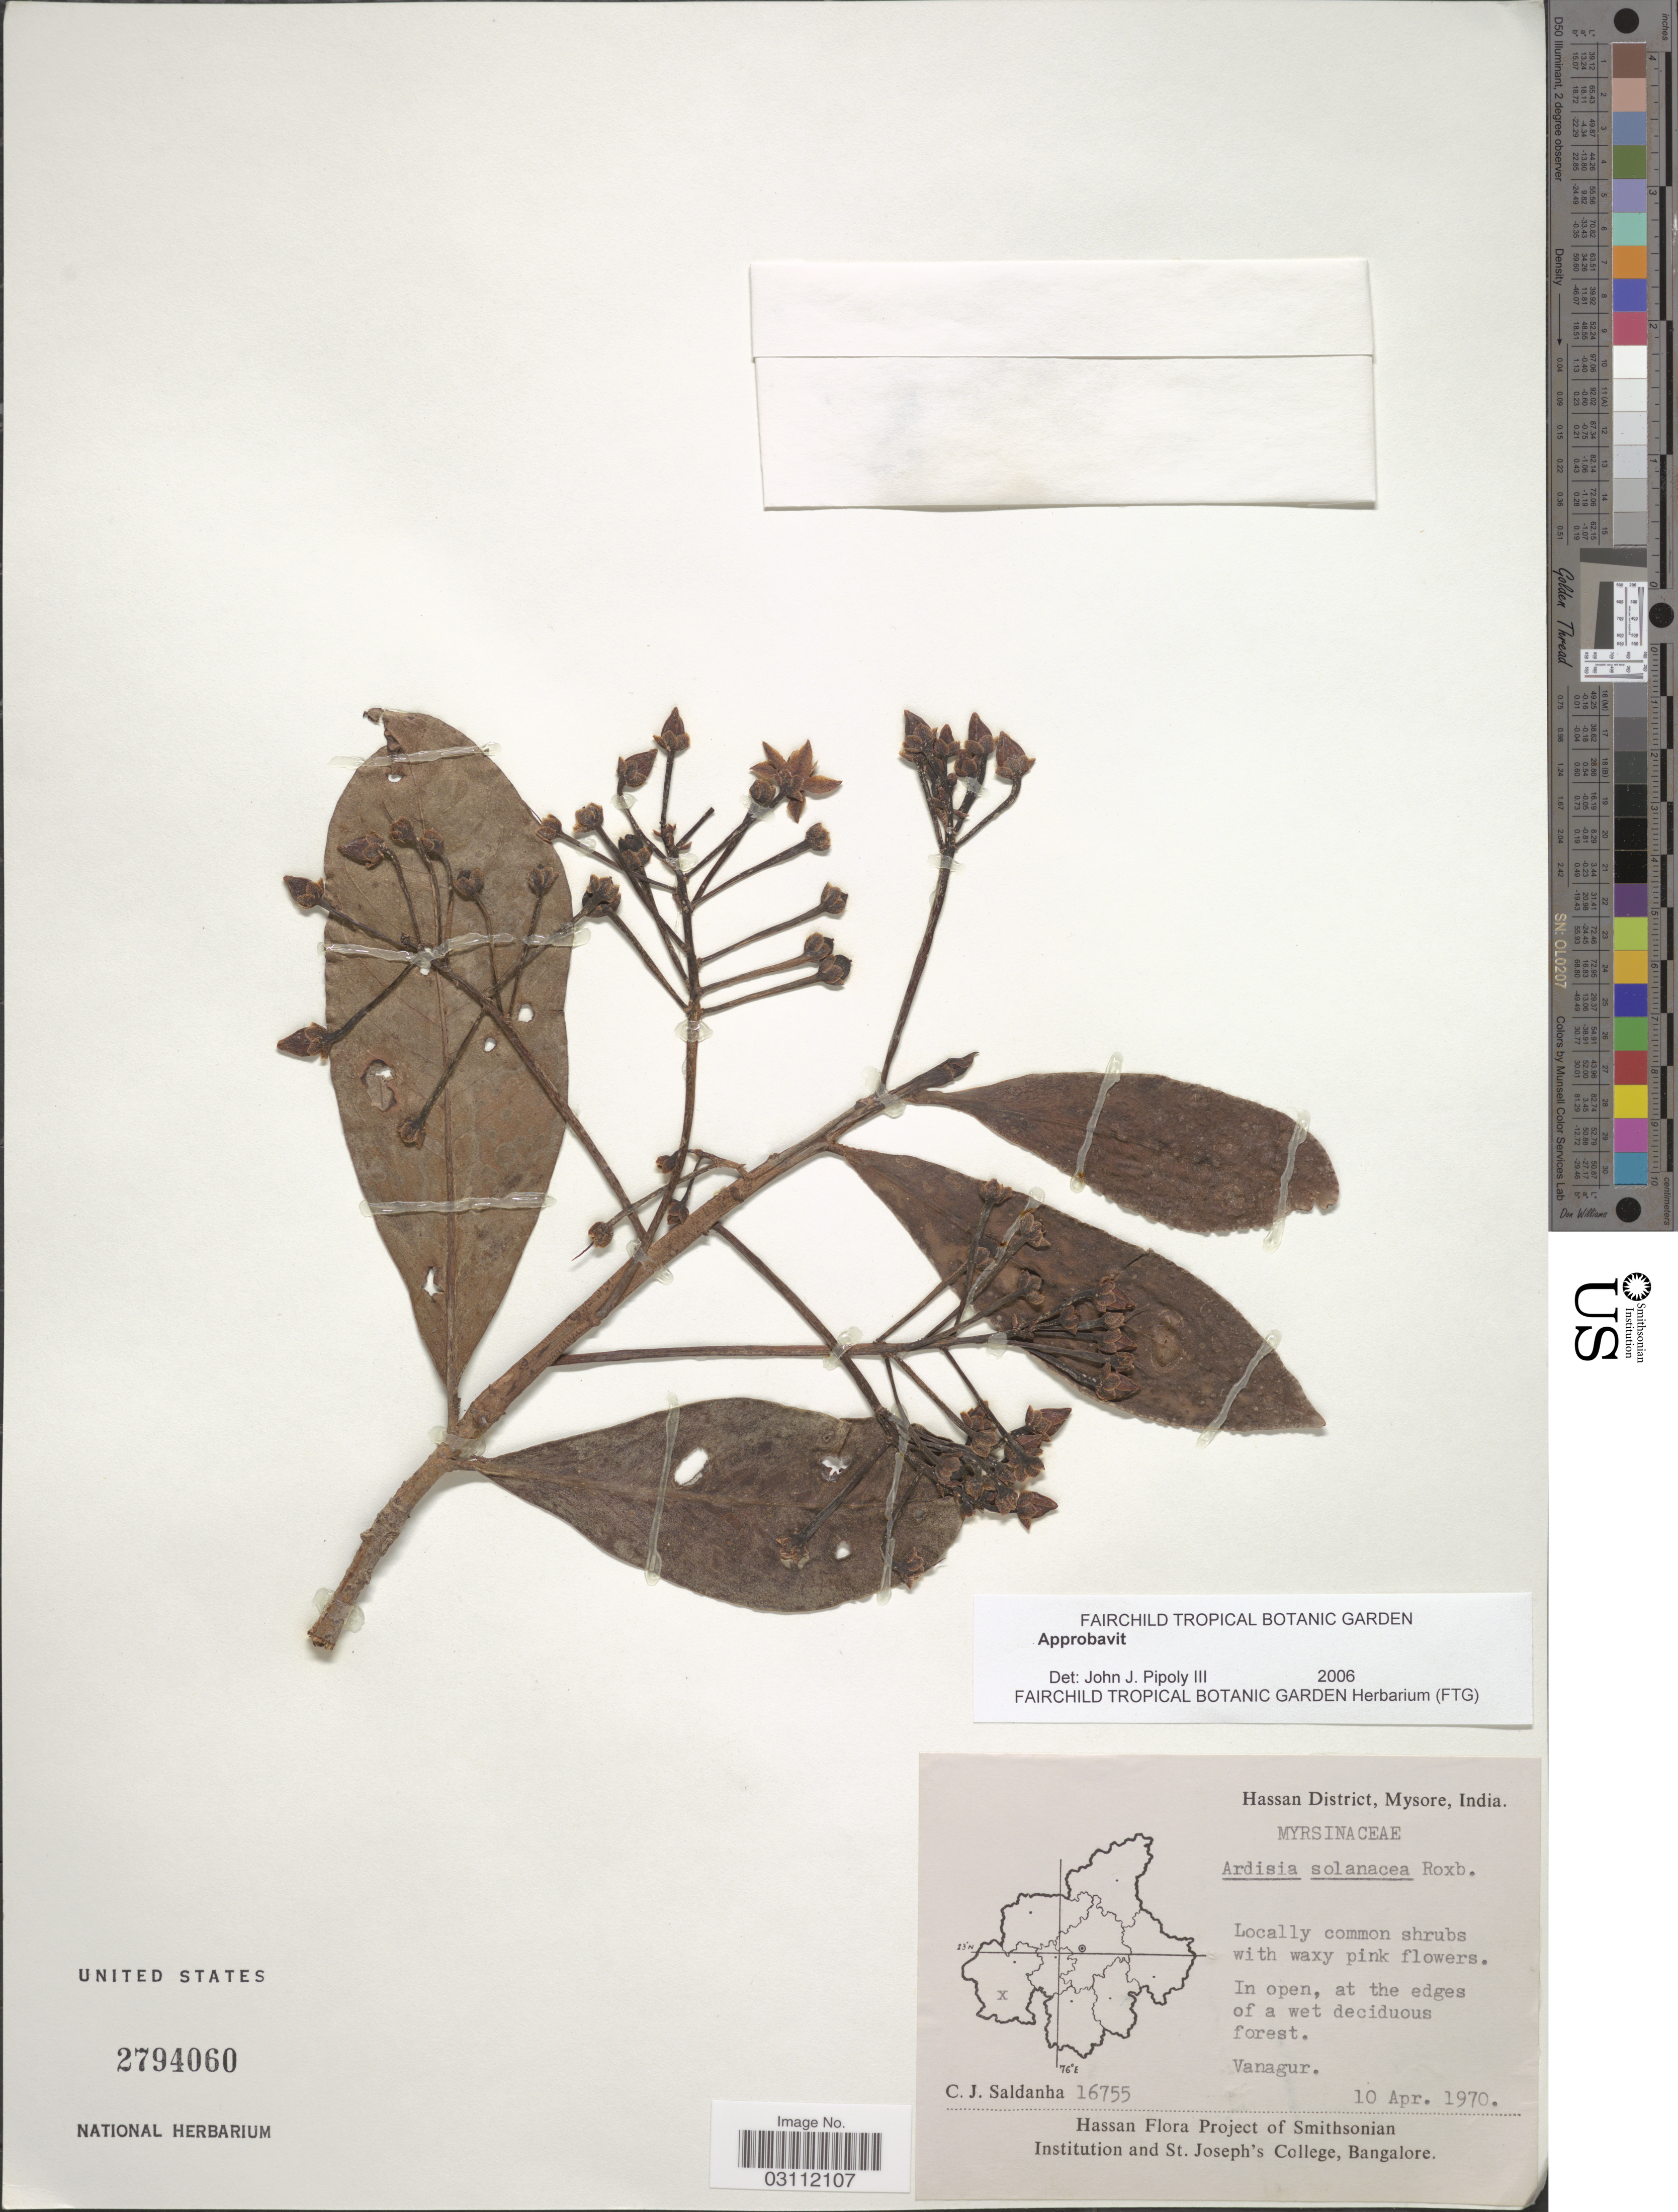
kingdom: Plantae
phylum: Tracheophyta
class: Magnoliopsida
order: Ericales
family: Primulaceae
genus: Ardisia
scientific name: Ardisia solanacea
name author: Roxb.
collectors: C. J. Saldanha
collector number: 16755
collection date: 1970-04-10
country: India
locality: Hassan District, Mysore, India, Vanagur.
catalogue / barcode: US 2794060